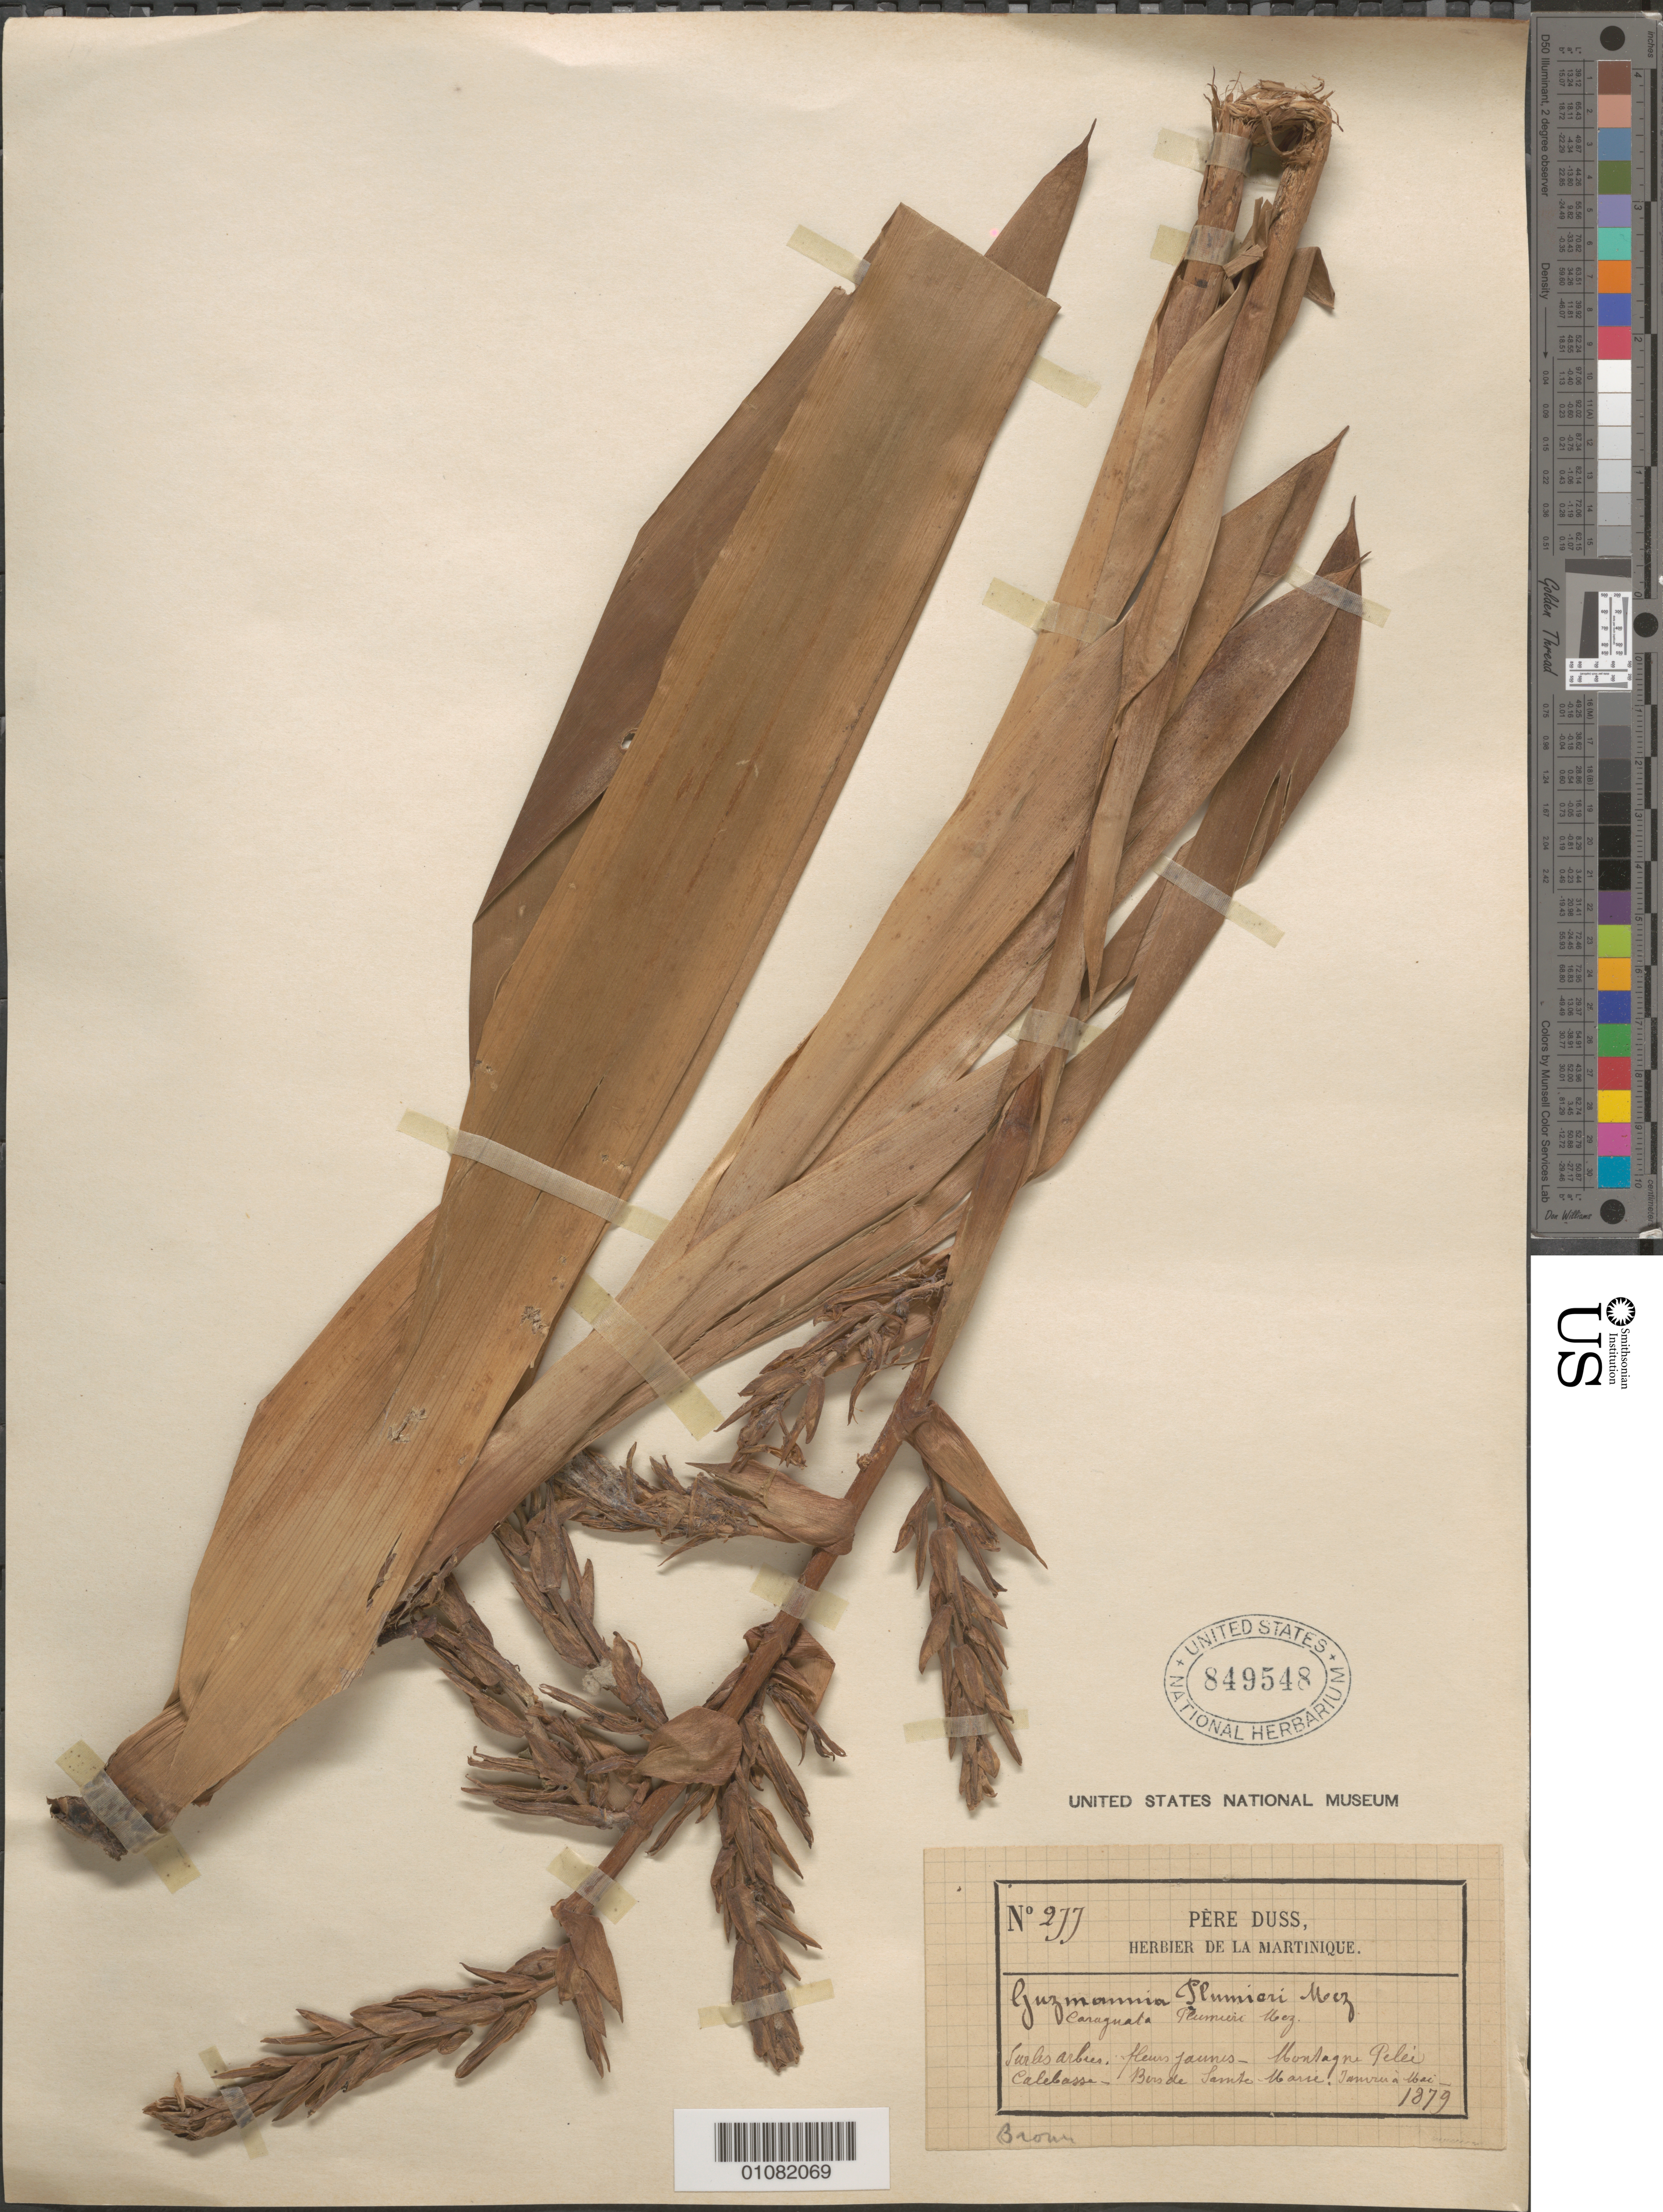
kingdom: Plantae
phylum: Tracheophyta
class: Liliopsida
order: Poales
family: Bromeliaceae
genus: Guzmania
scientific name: Guzmania plumieri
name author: (Griseb.) Mez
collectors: Père Duss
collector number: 277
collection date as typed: Jan 1879 to May 1879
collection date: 1879-01/1879-05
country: Martinique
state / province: Saint-Pierre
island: Martinique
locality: Montagne Pelée, Calebasse, Bois de Sainte-Marie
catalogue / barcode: US 849548